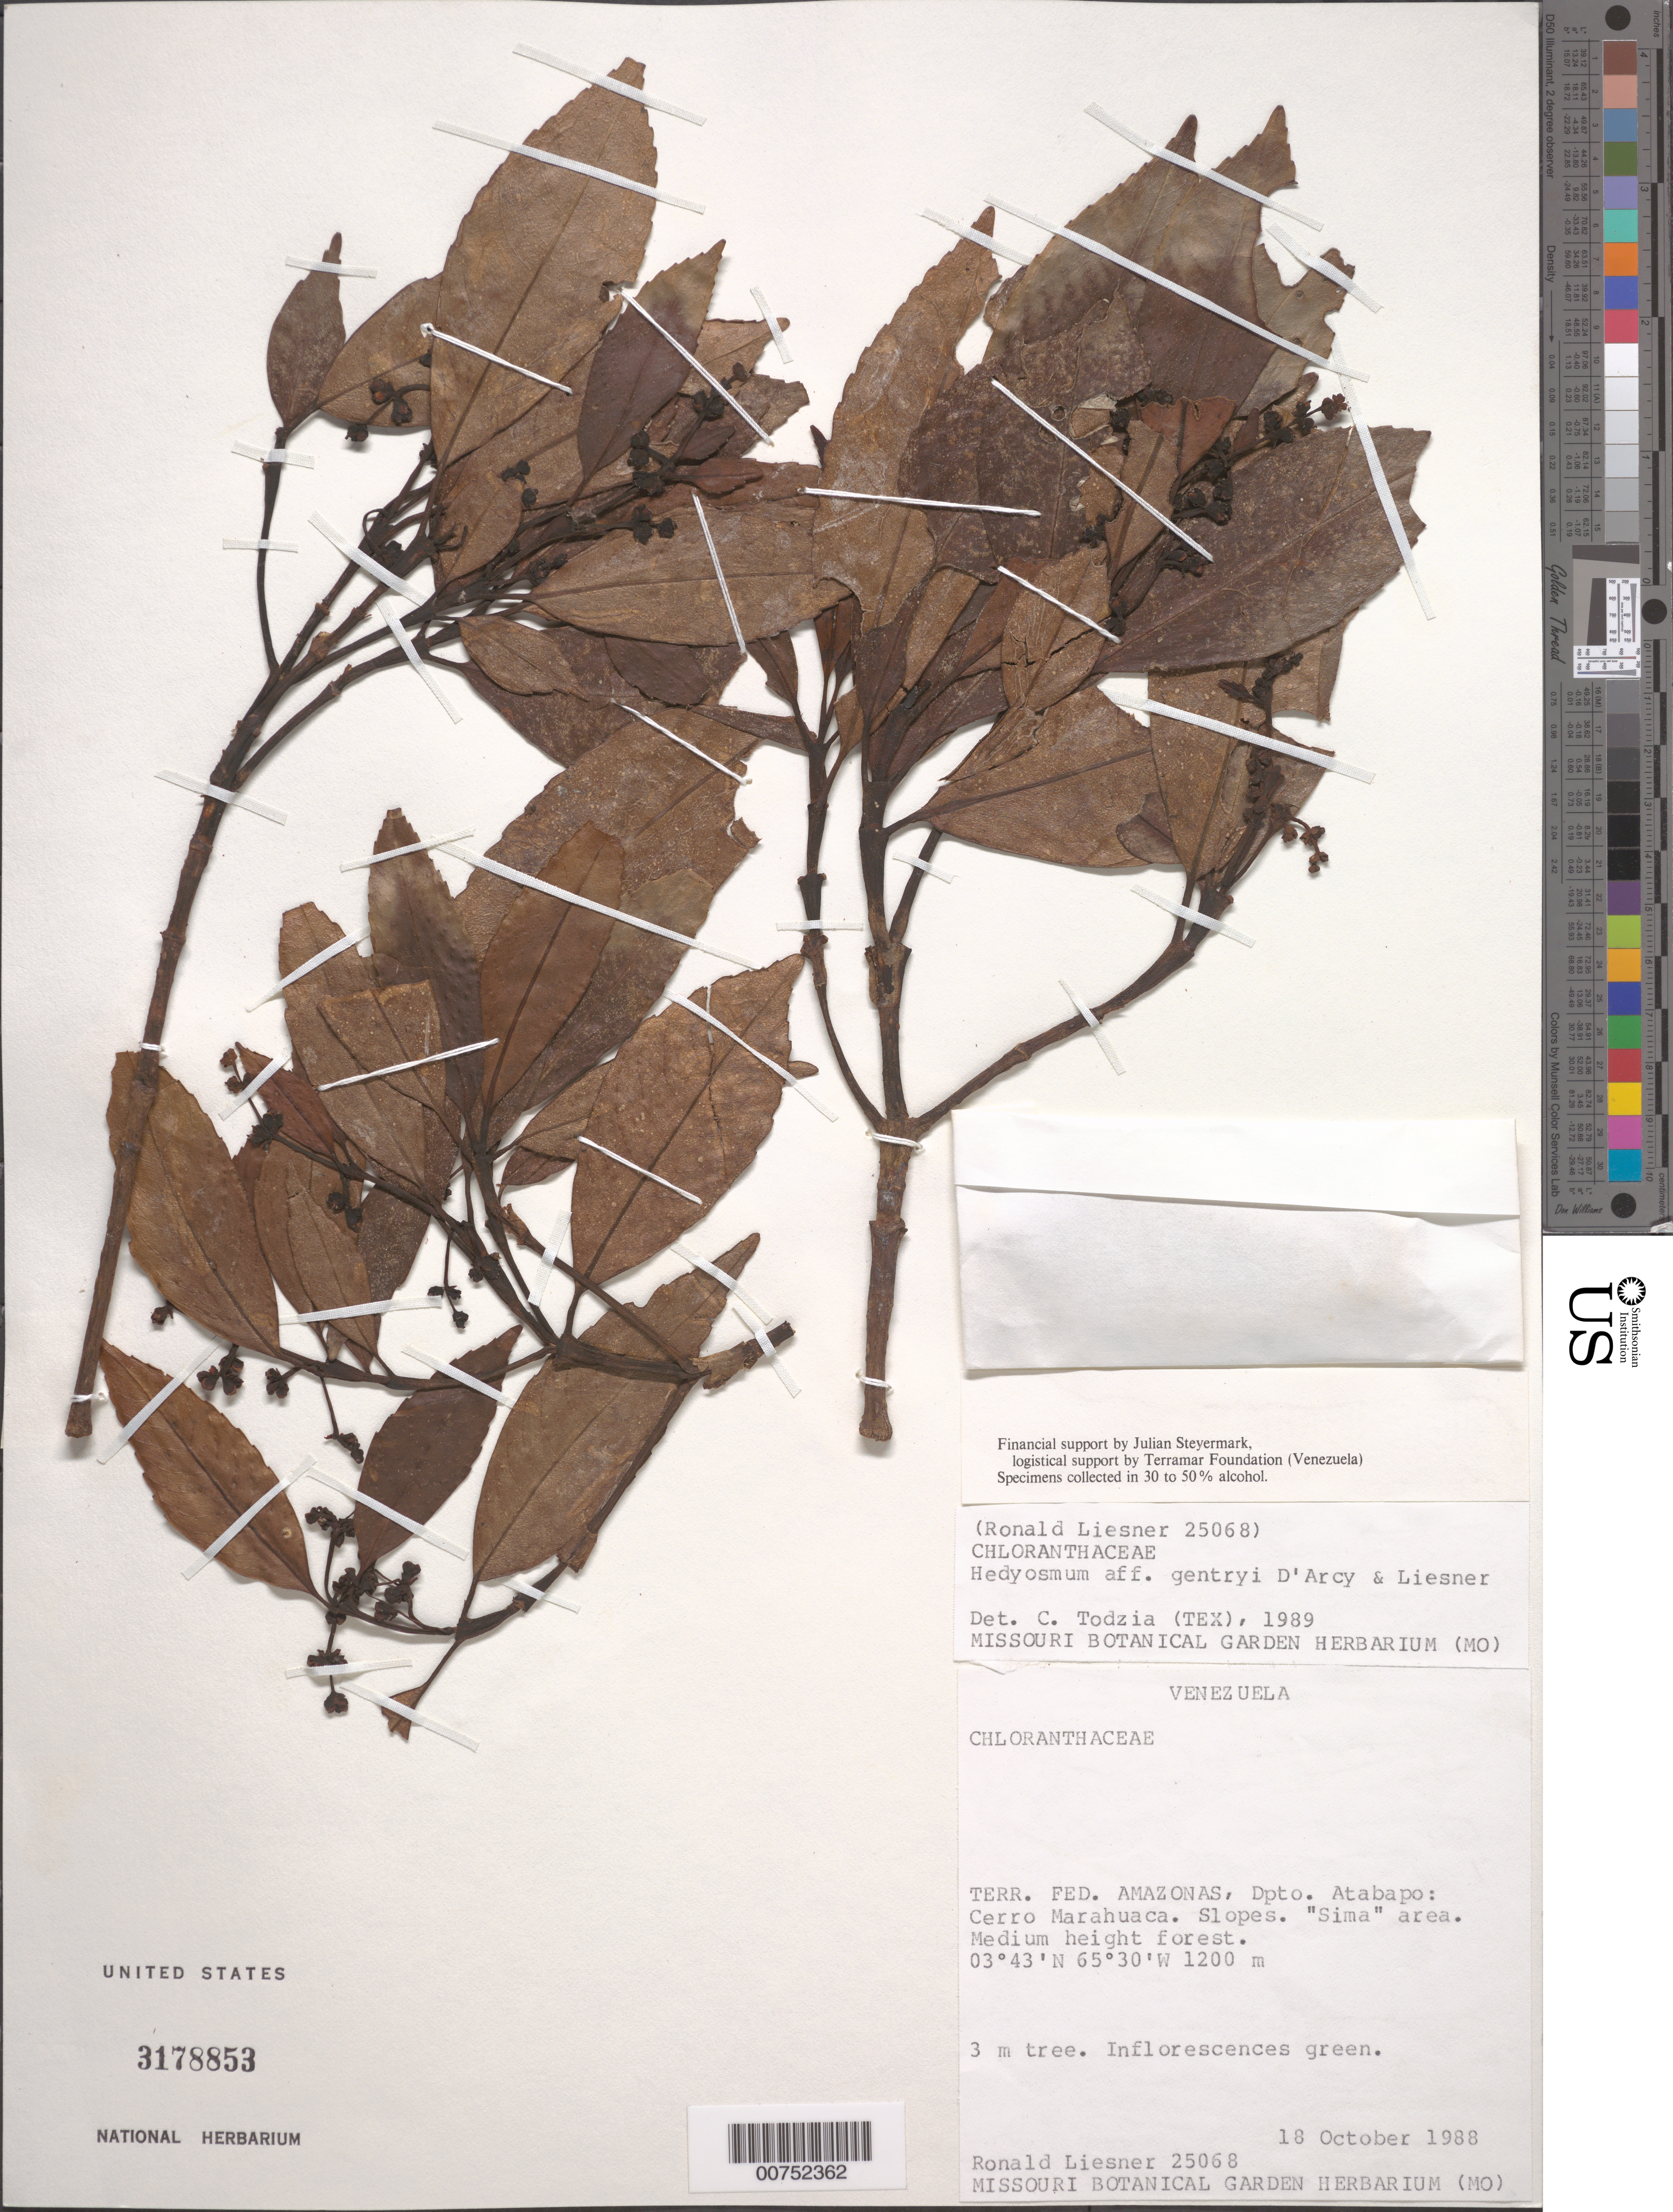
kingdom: Plantae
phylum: Tracheophyta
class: Magnoliopsida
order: Chloranthales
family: Chloranthaceae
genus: Hedyosmum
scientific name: Hedyosmum gentryi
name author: D'Arcy & Liesner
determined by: Todzia, C. A., (TEX), University of Texas Austin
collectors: R. L. Liesner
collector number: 25068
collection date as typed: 18-Oct-88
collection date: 1988-10-18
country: Venezuela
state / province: Amazonas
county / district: Atabapo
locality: Cerro Marahuaca, "Sima" area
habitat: Slopes; medium height forest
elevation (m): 1200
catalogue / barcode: US 3178853